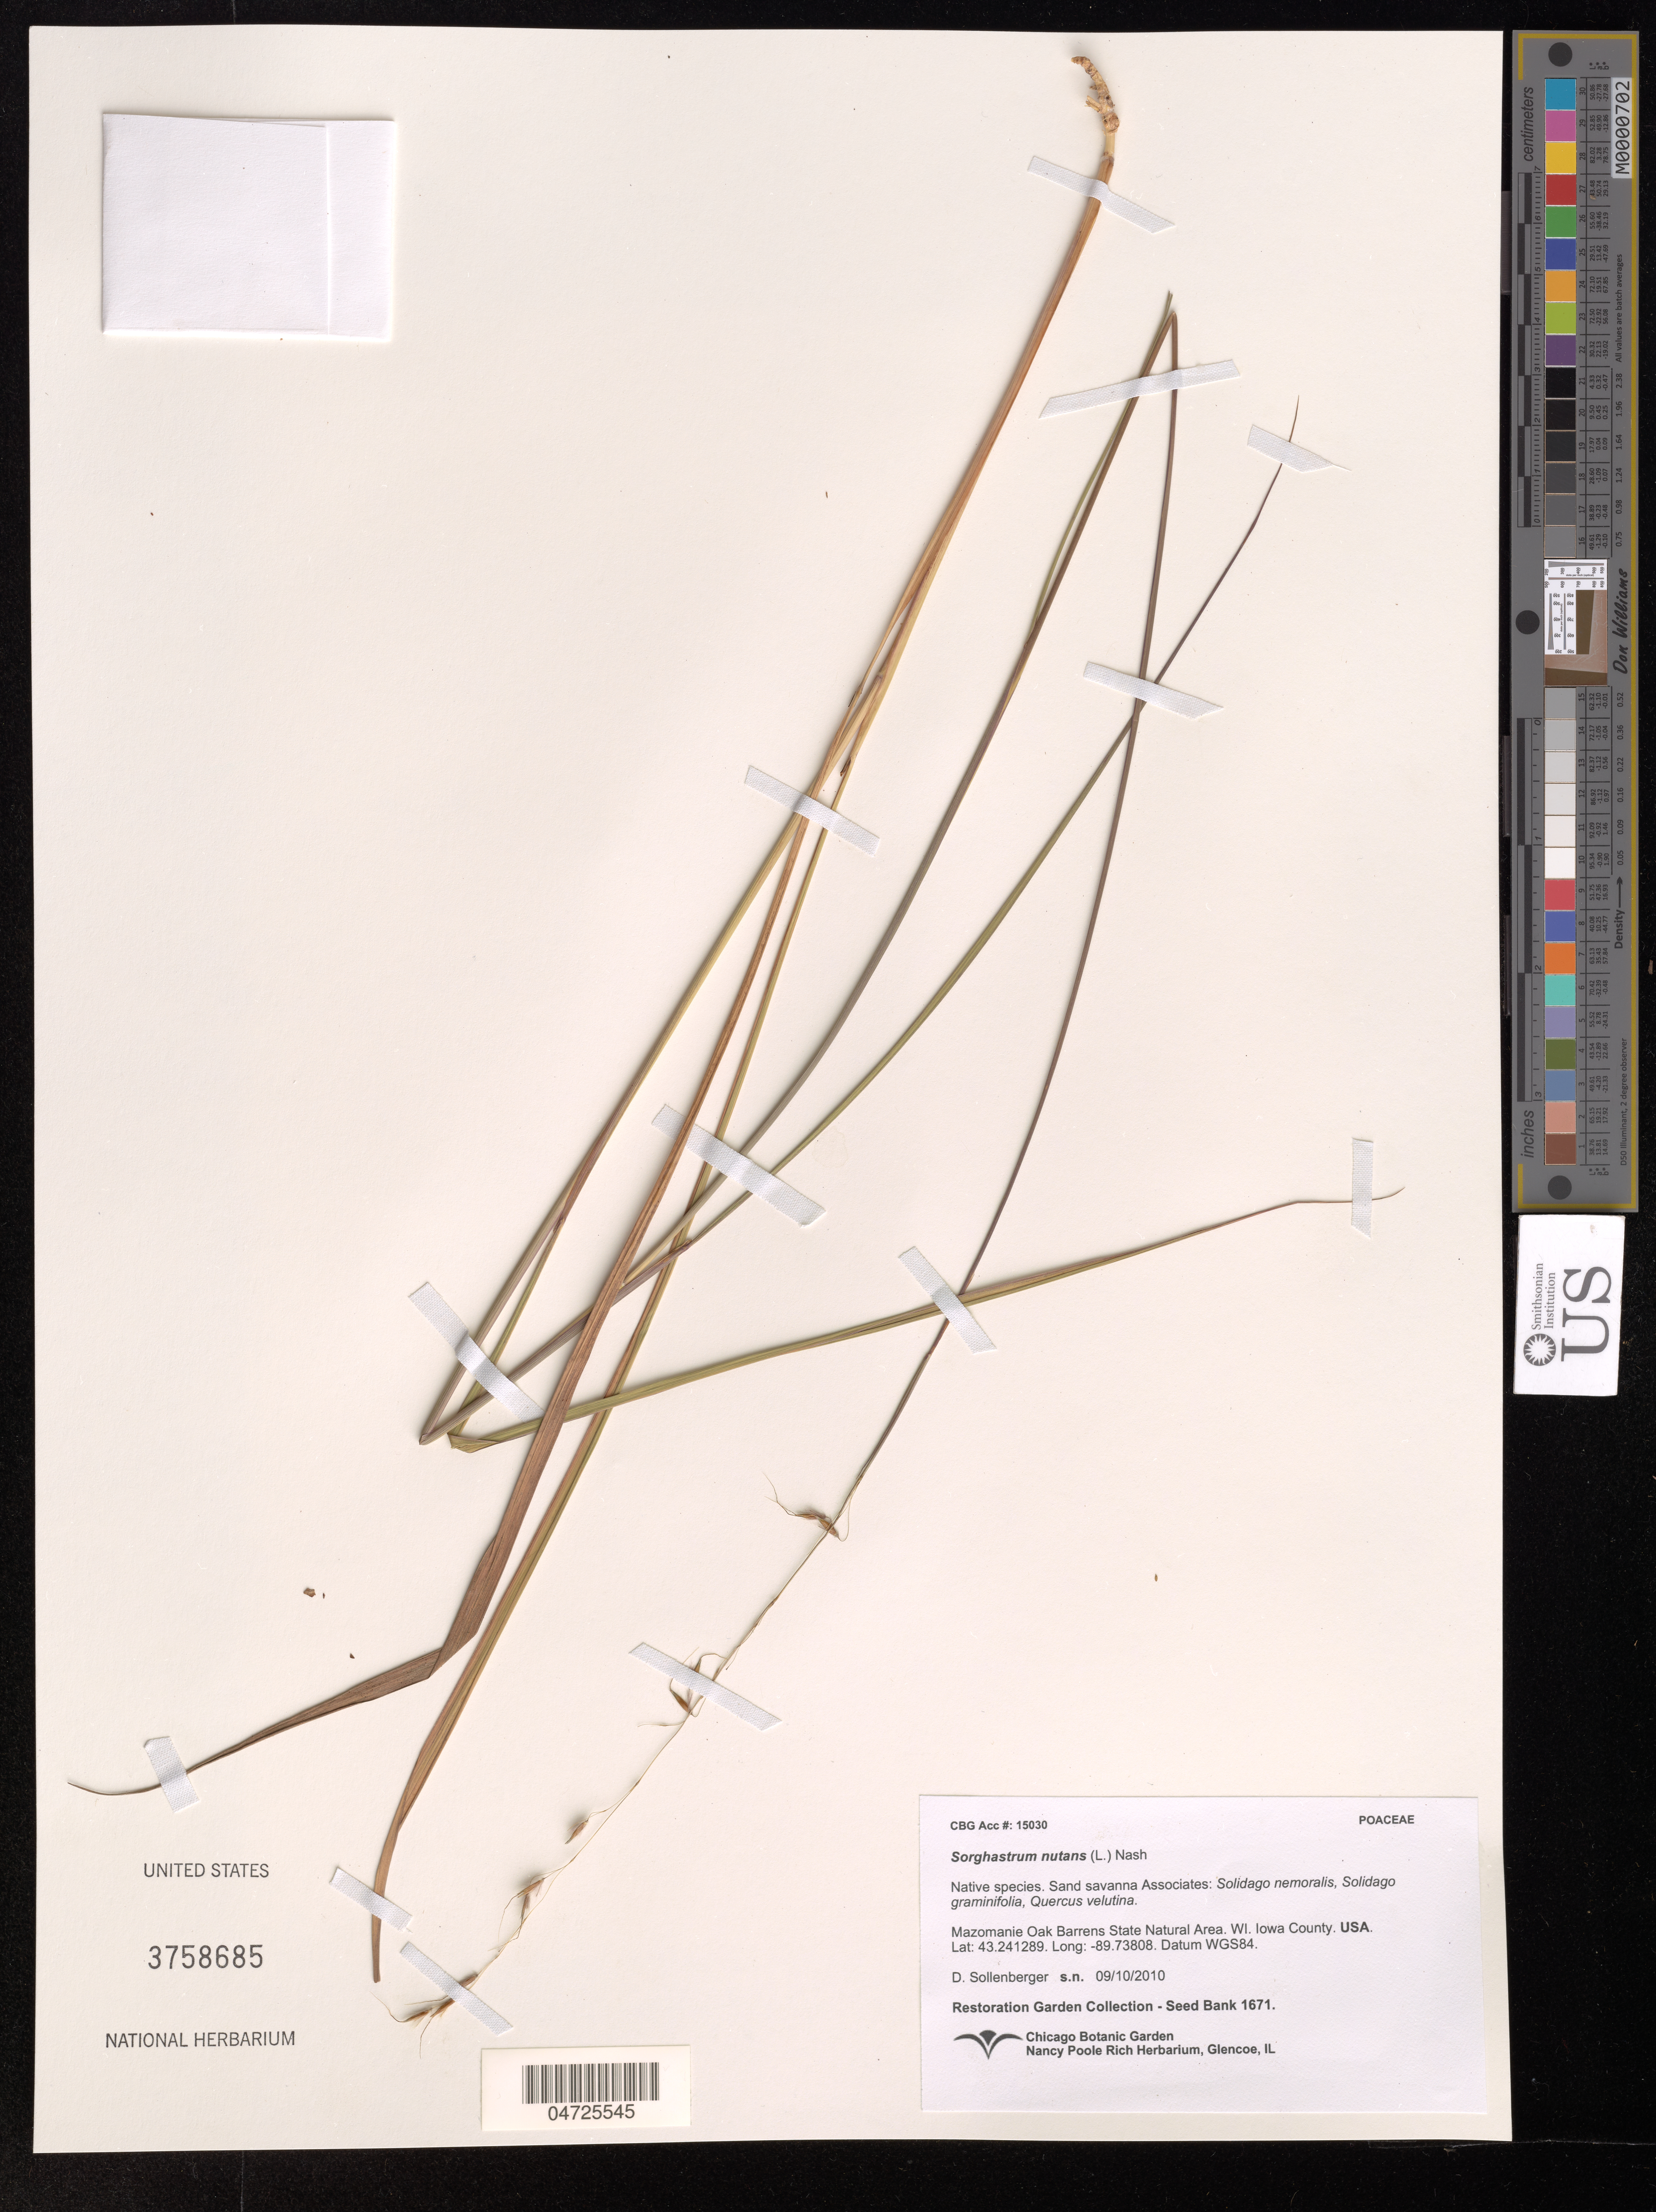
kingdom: Plantae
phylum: Tracheophyta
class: Liliopsida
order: Poales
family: Poaceae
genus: Sorghastrum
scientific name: Sorghastrum nutans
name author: (L.) Nash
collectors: D. Sollenberger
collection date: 2010-09-10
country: United States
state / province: Wisconsin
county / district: Iowa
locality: Mazomanie Oak Barrens State Natural Area. Iowa County. Datum WGS84.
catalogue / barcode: US 3758685